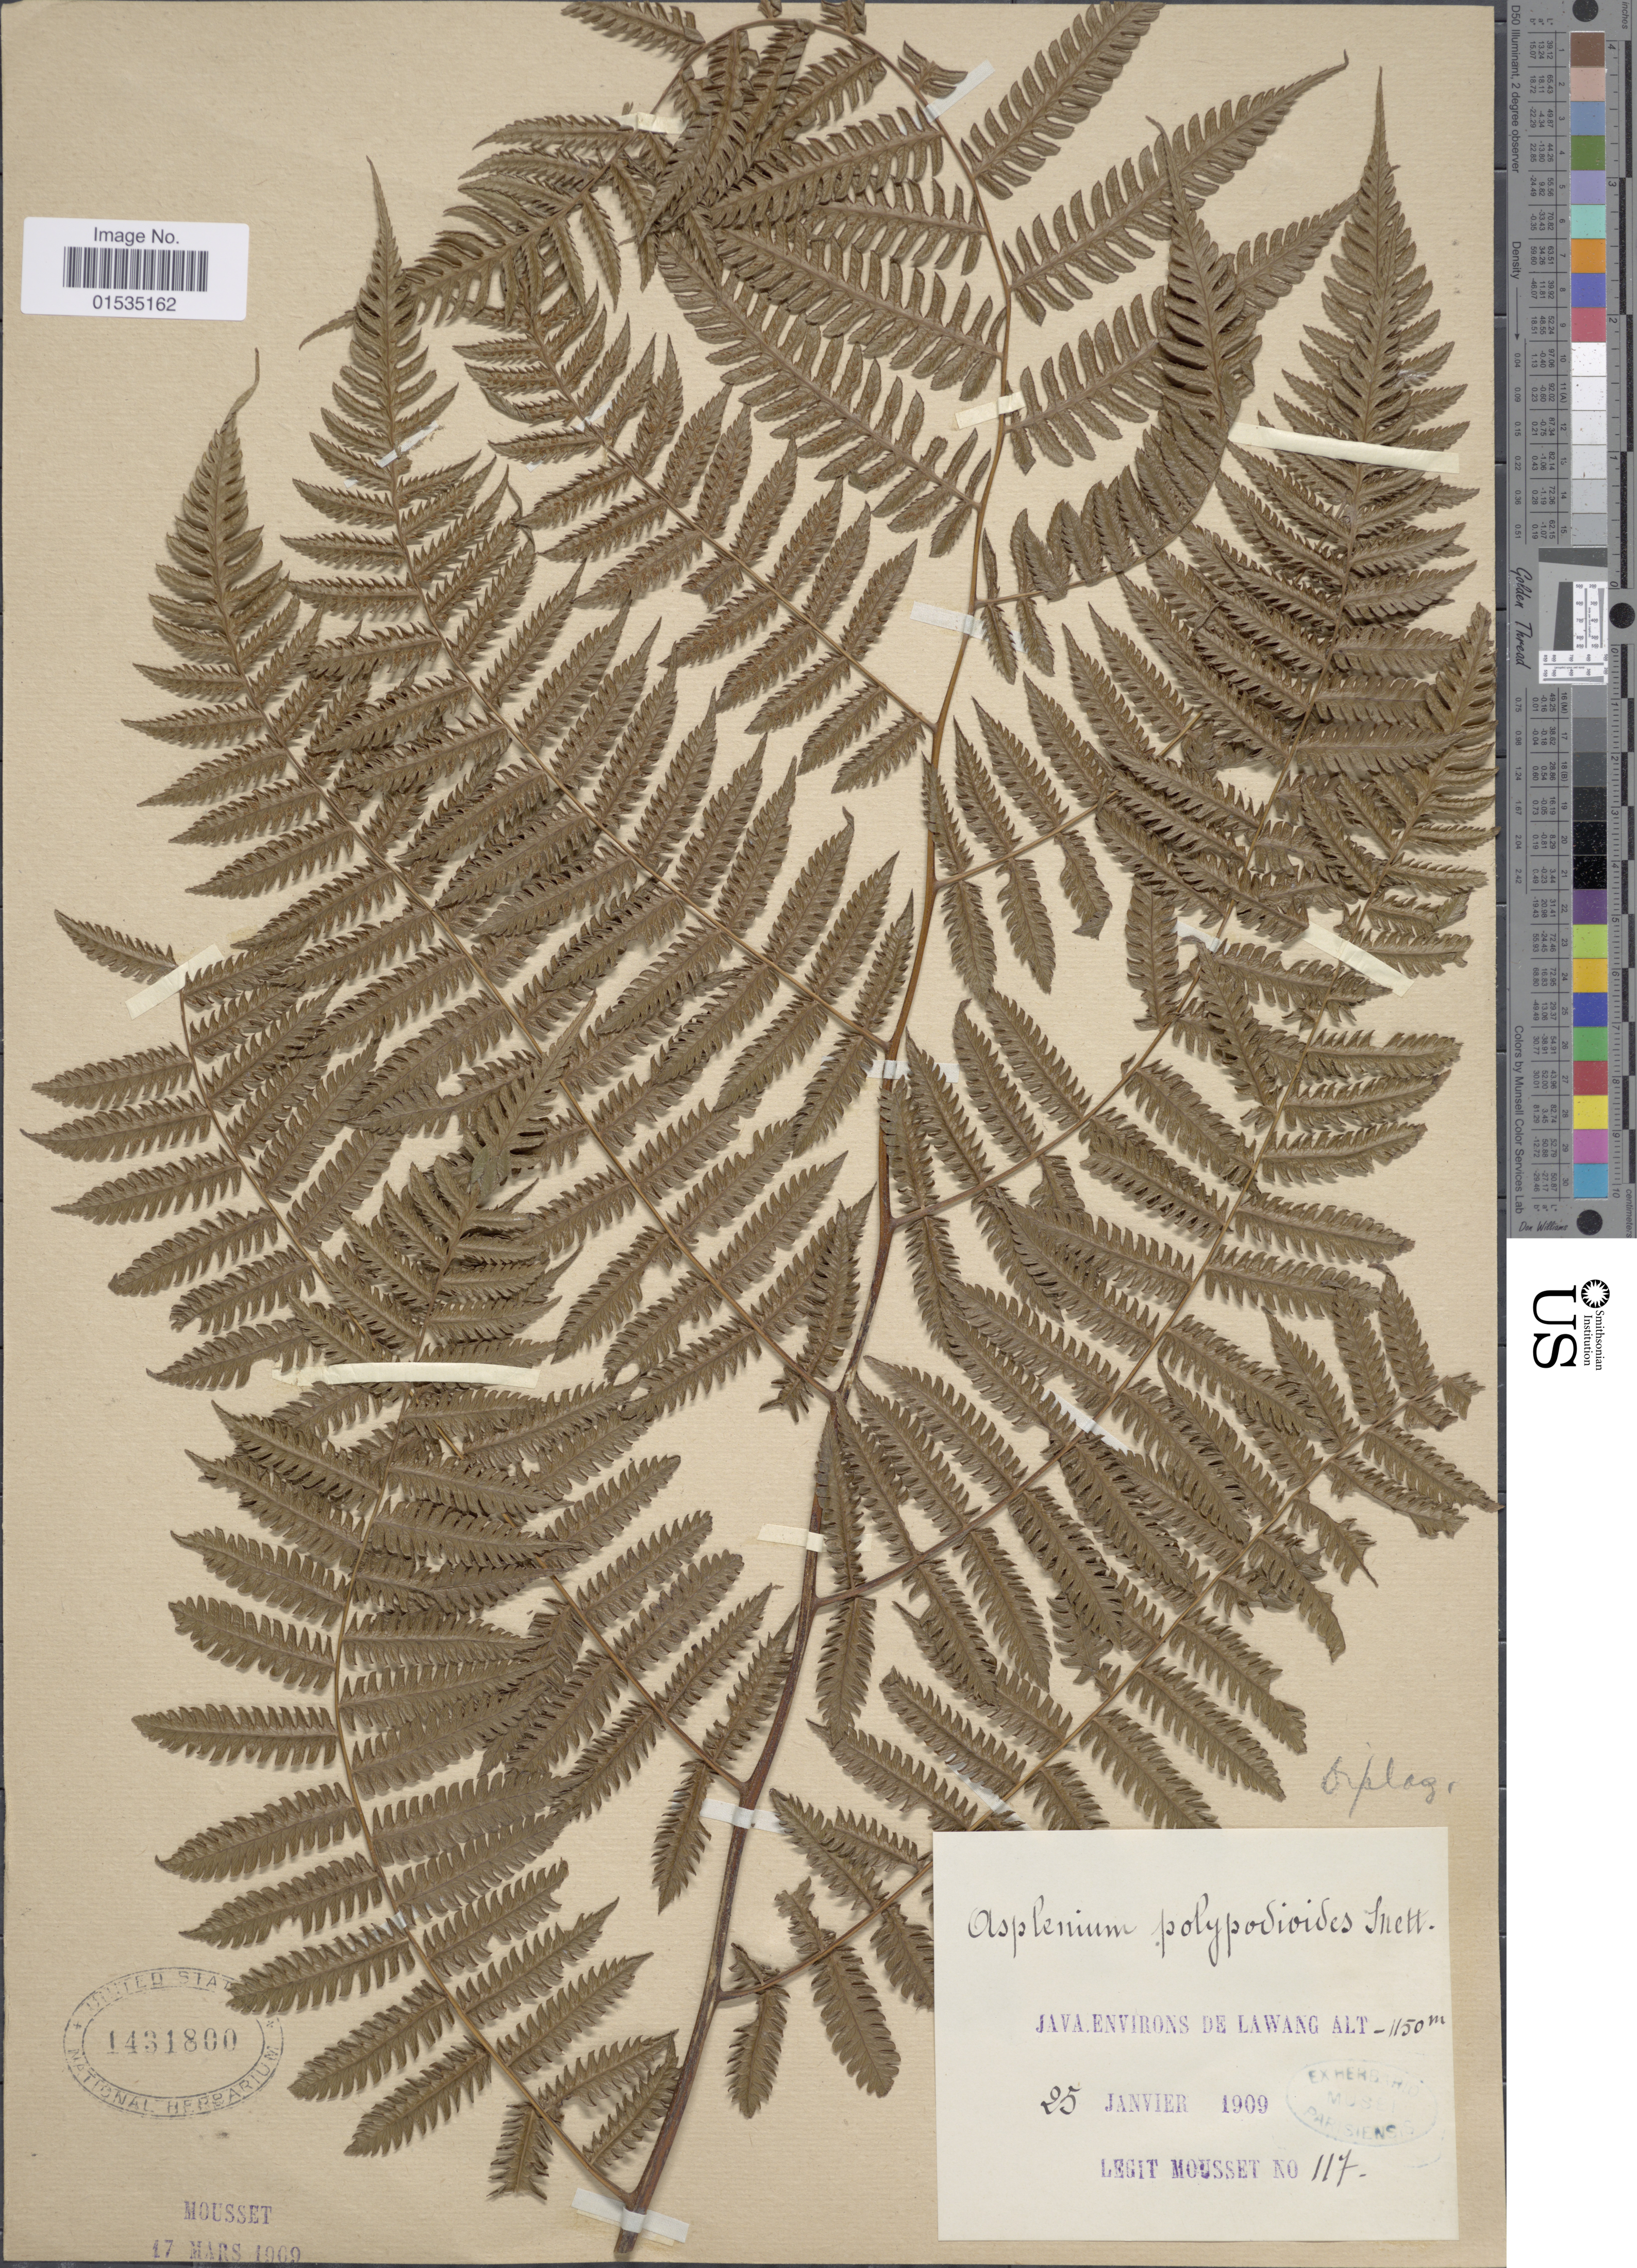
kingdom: Plantae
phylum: Tracheophyta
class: Polypodiopsida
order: Polypodiales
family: Athyriaceae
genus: Diplazium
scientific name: Diplazium polypodioides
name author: Blume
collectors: Mousset, --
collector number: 117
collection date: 1909-01-25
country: Indonesia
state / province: Java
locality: Environs de Lawang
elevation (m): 1150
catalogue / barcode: US 1431800